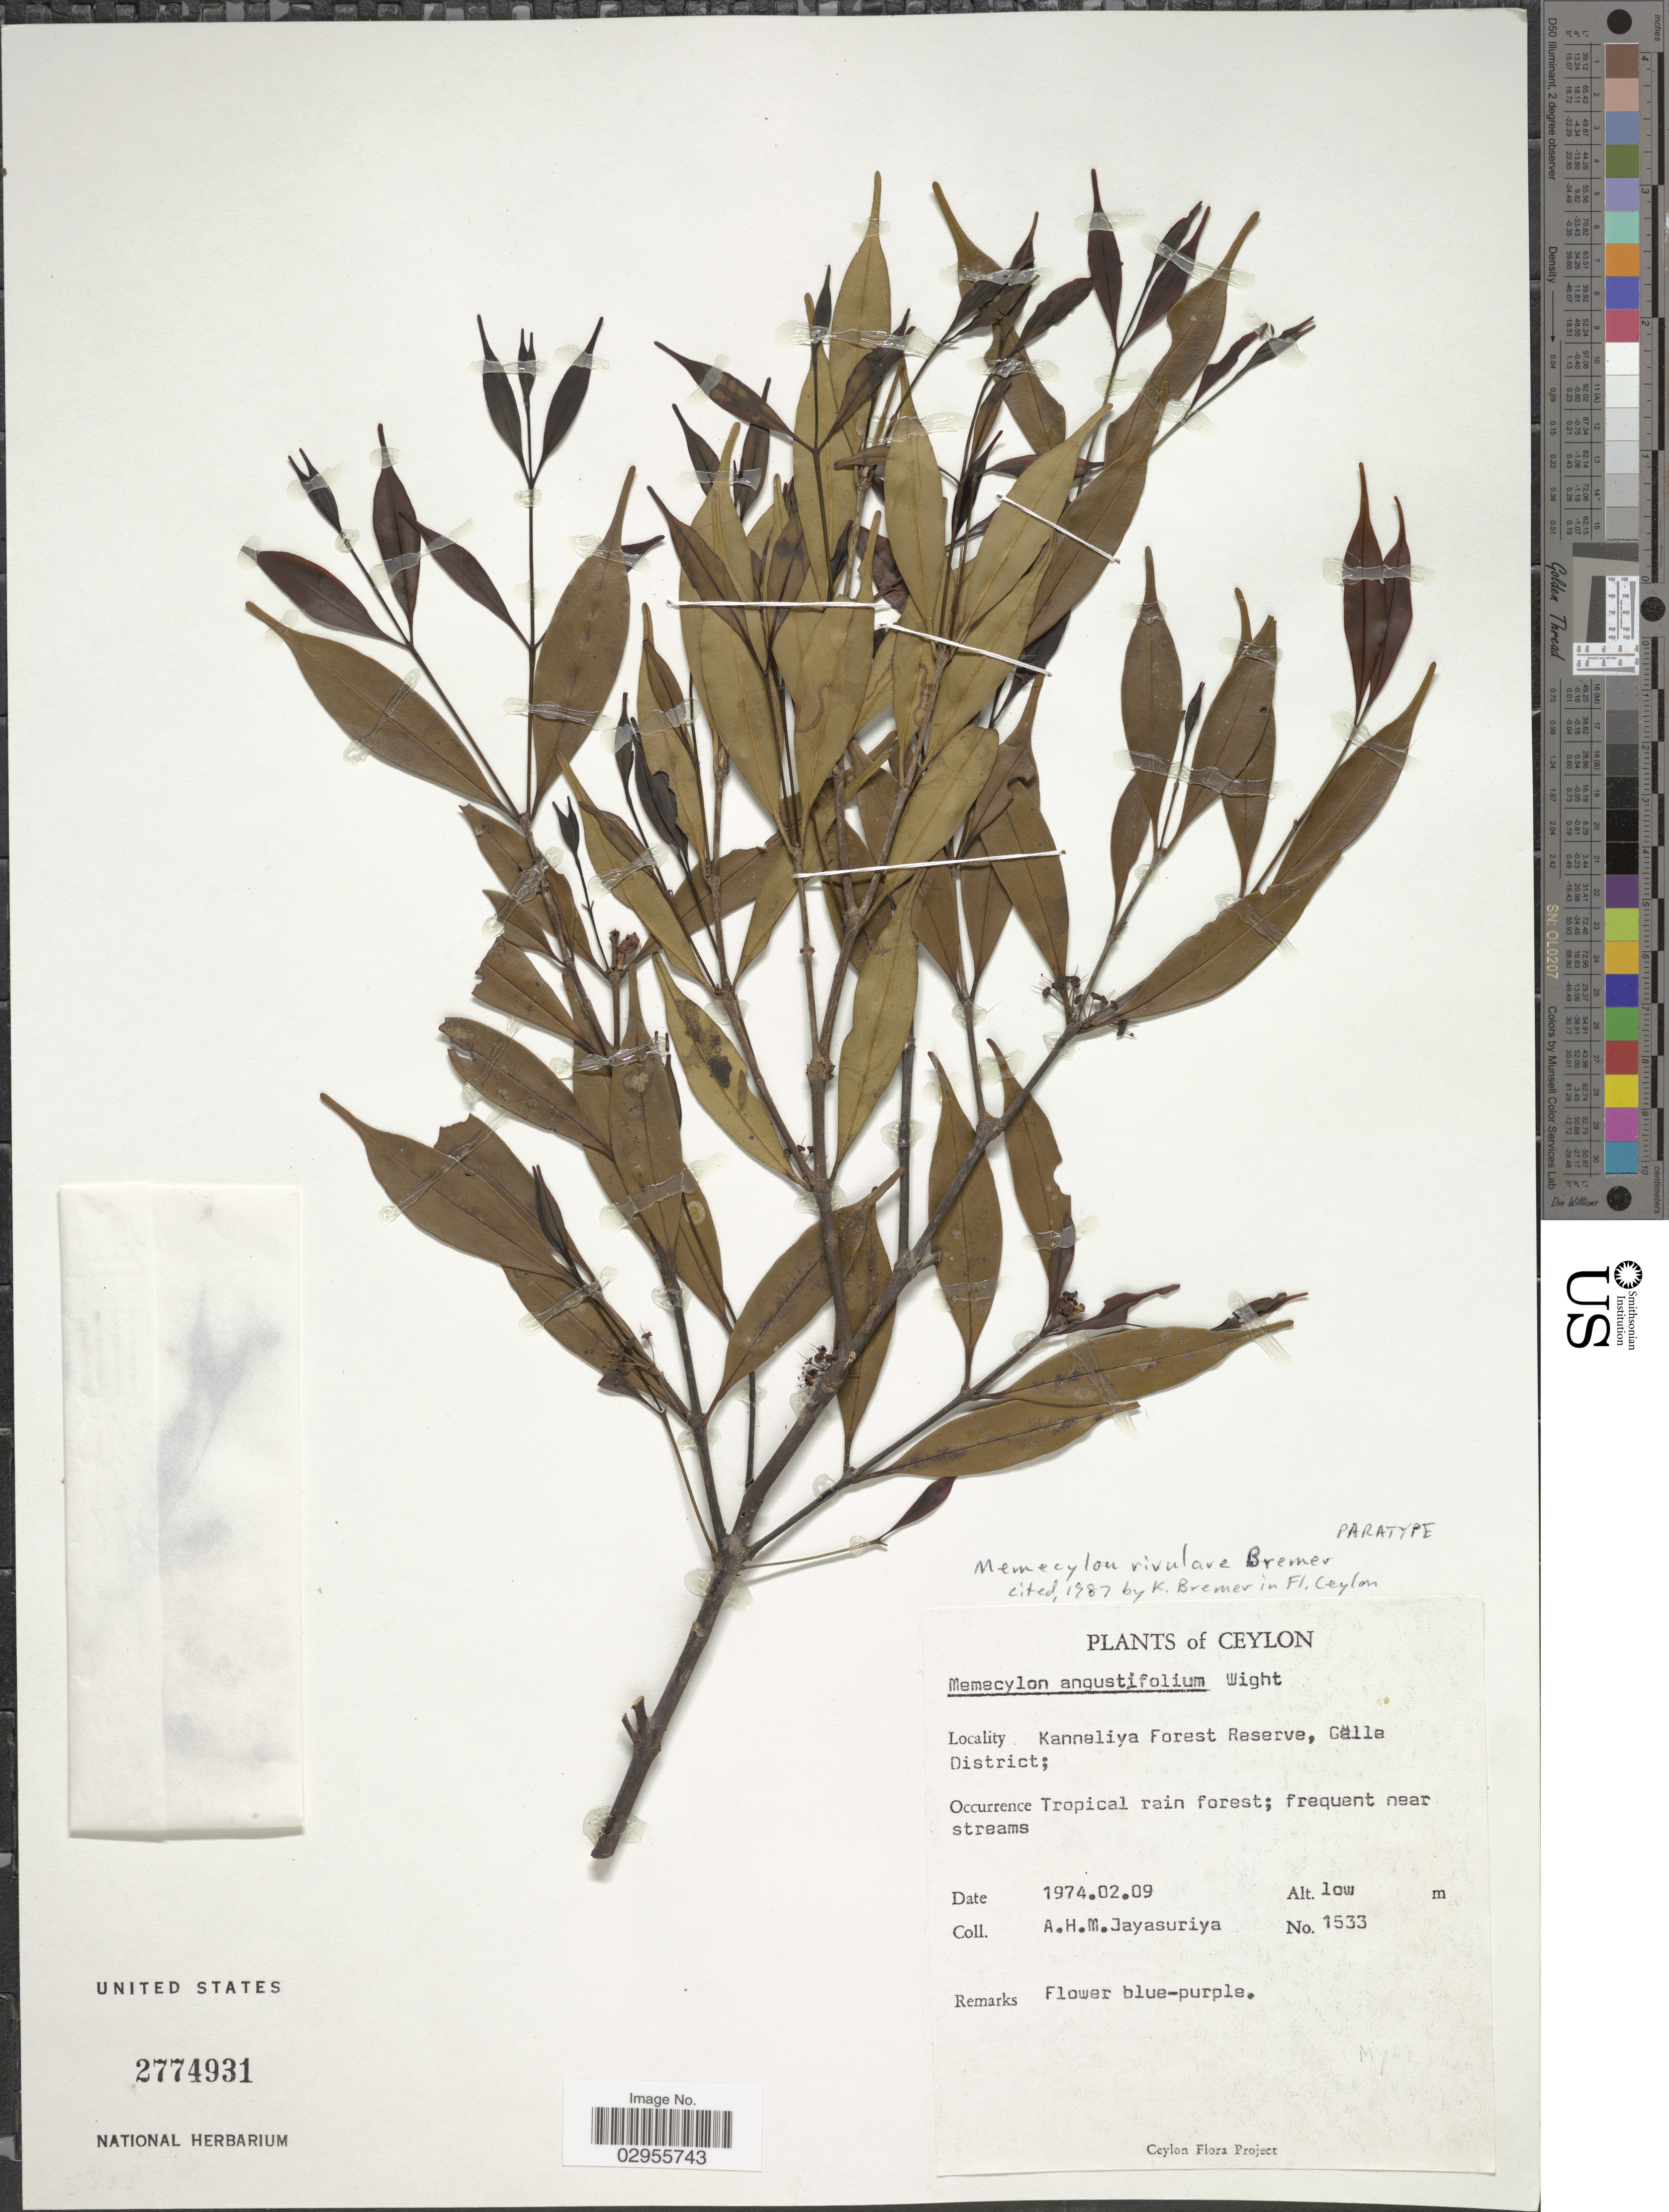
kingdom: Plantae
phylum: Tracheophyta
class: Magnoliopsida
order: Myrtales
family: Melastomataceae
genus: Memecylon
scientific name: Memecylon rivulare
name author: K. Bremer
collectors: A. H. Jayasuriya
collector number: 1533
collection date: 1974-02-09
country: Sri Lanka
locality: Ceylon. Kanneliya Forest Reserve, Galle District.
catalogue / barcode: US 2774931